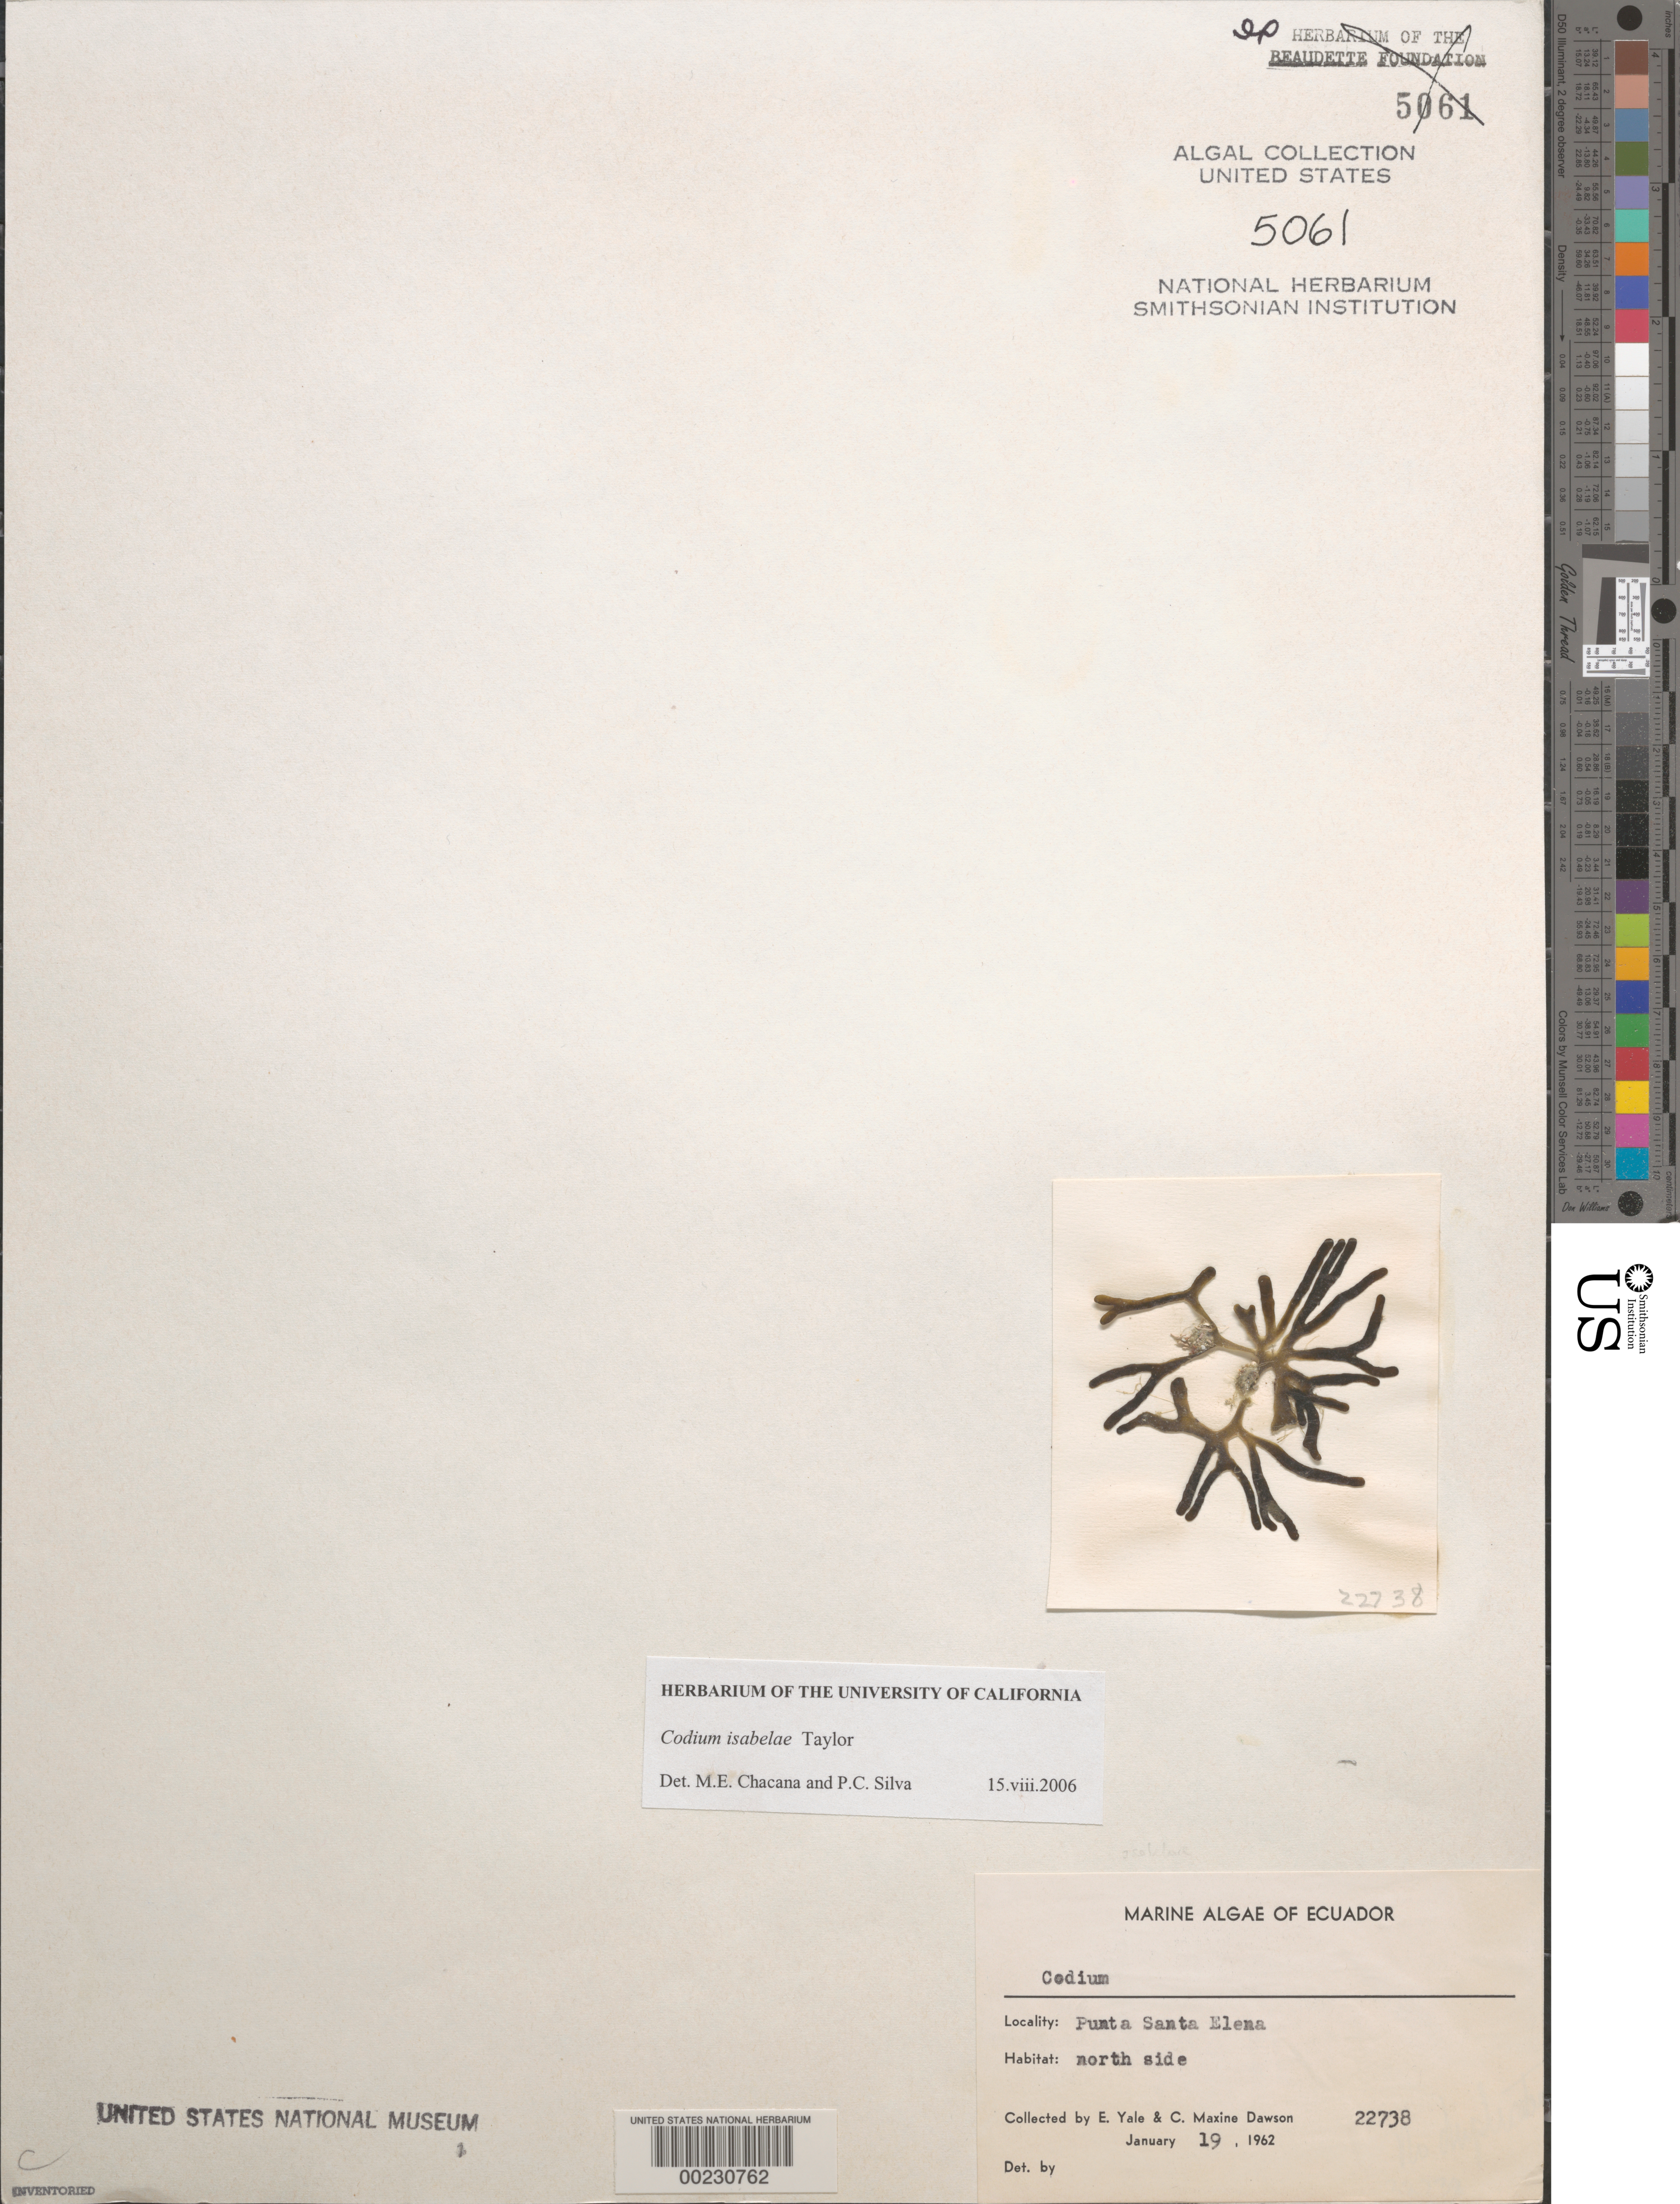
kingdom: Plantae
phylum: Chlorophyta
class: Ulvophyceae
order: Bryopsidales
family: Codiaceae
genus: Codium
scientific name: Codium isabelae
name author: W.R. Taylor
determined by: Chacana, M. E.; Silva, P. C.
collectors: E. Y. Dawson & C. M. Dawson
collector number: EYD 22738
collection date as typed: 19 Jan 1962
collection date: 1962-01-19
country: Ecuador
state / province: Guayas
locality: Punta Santa Elena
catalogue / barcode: US 5061